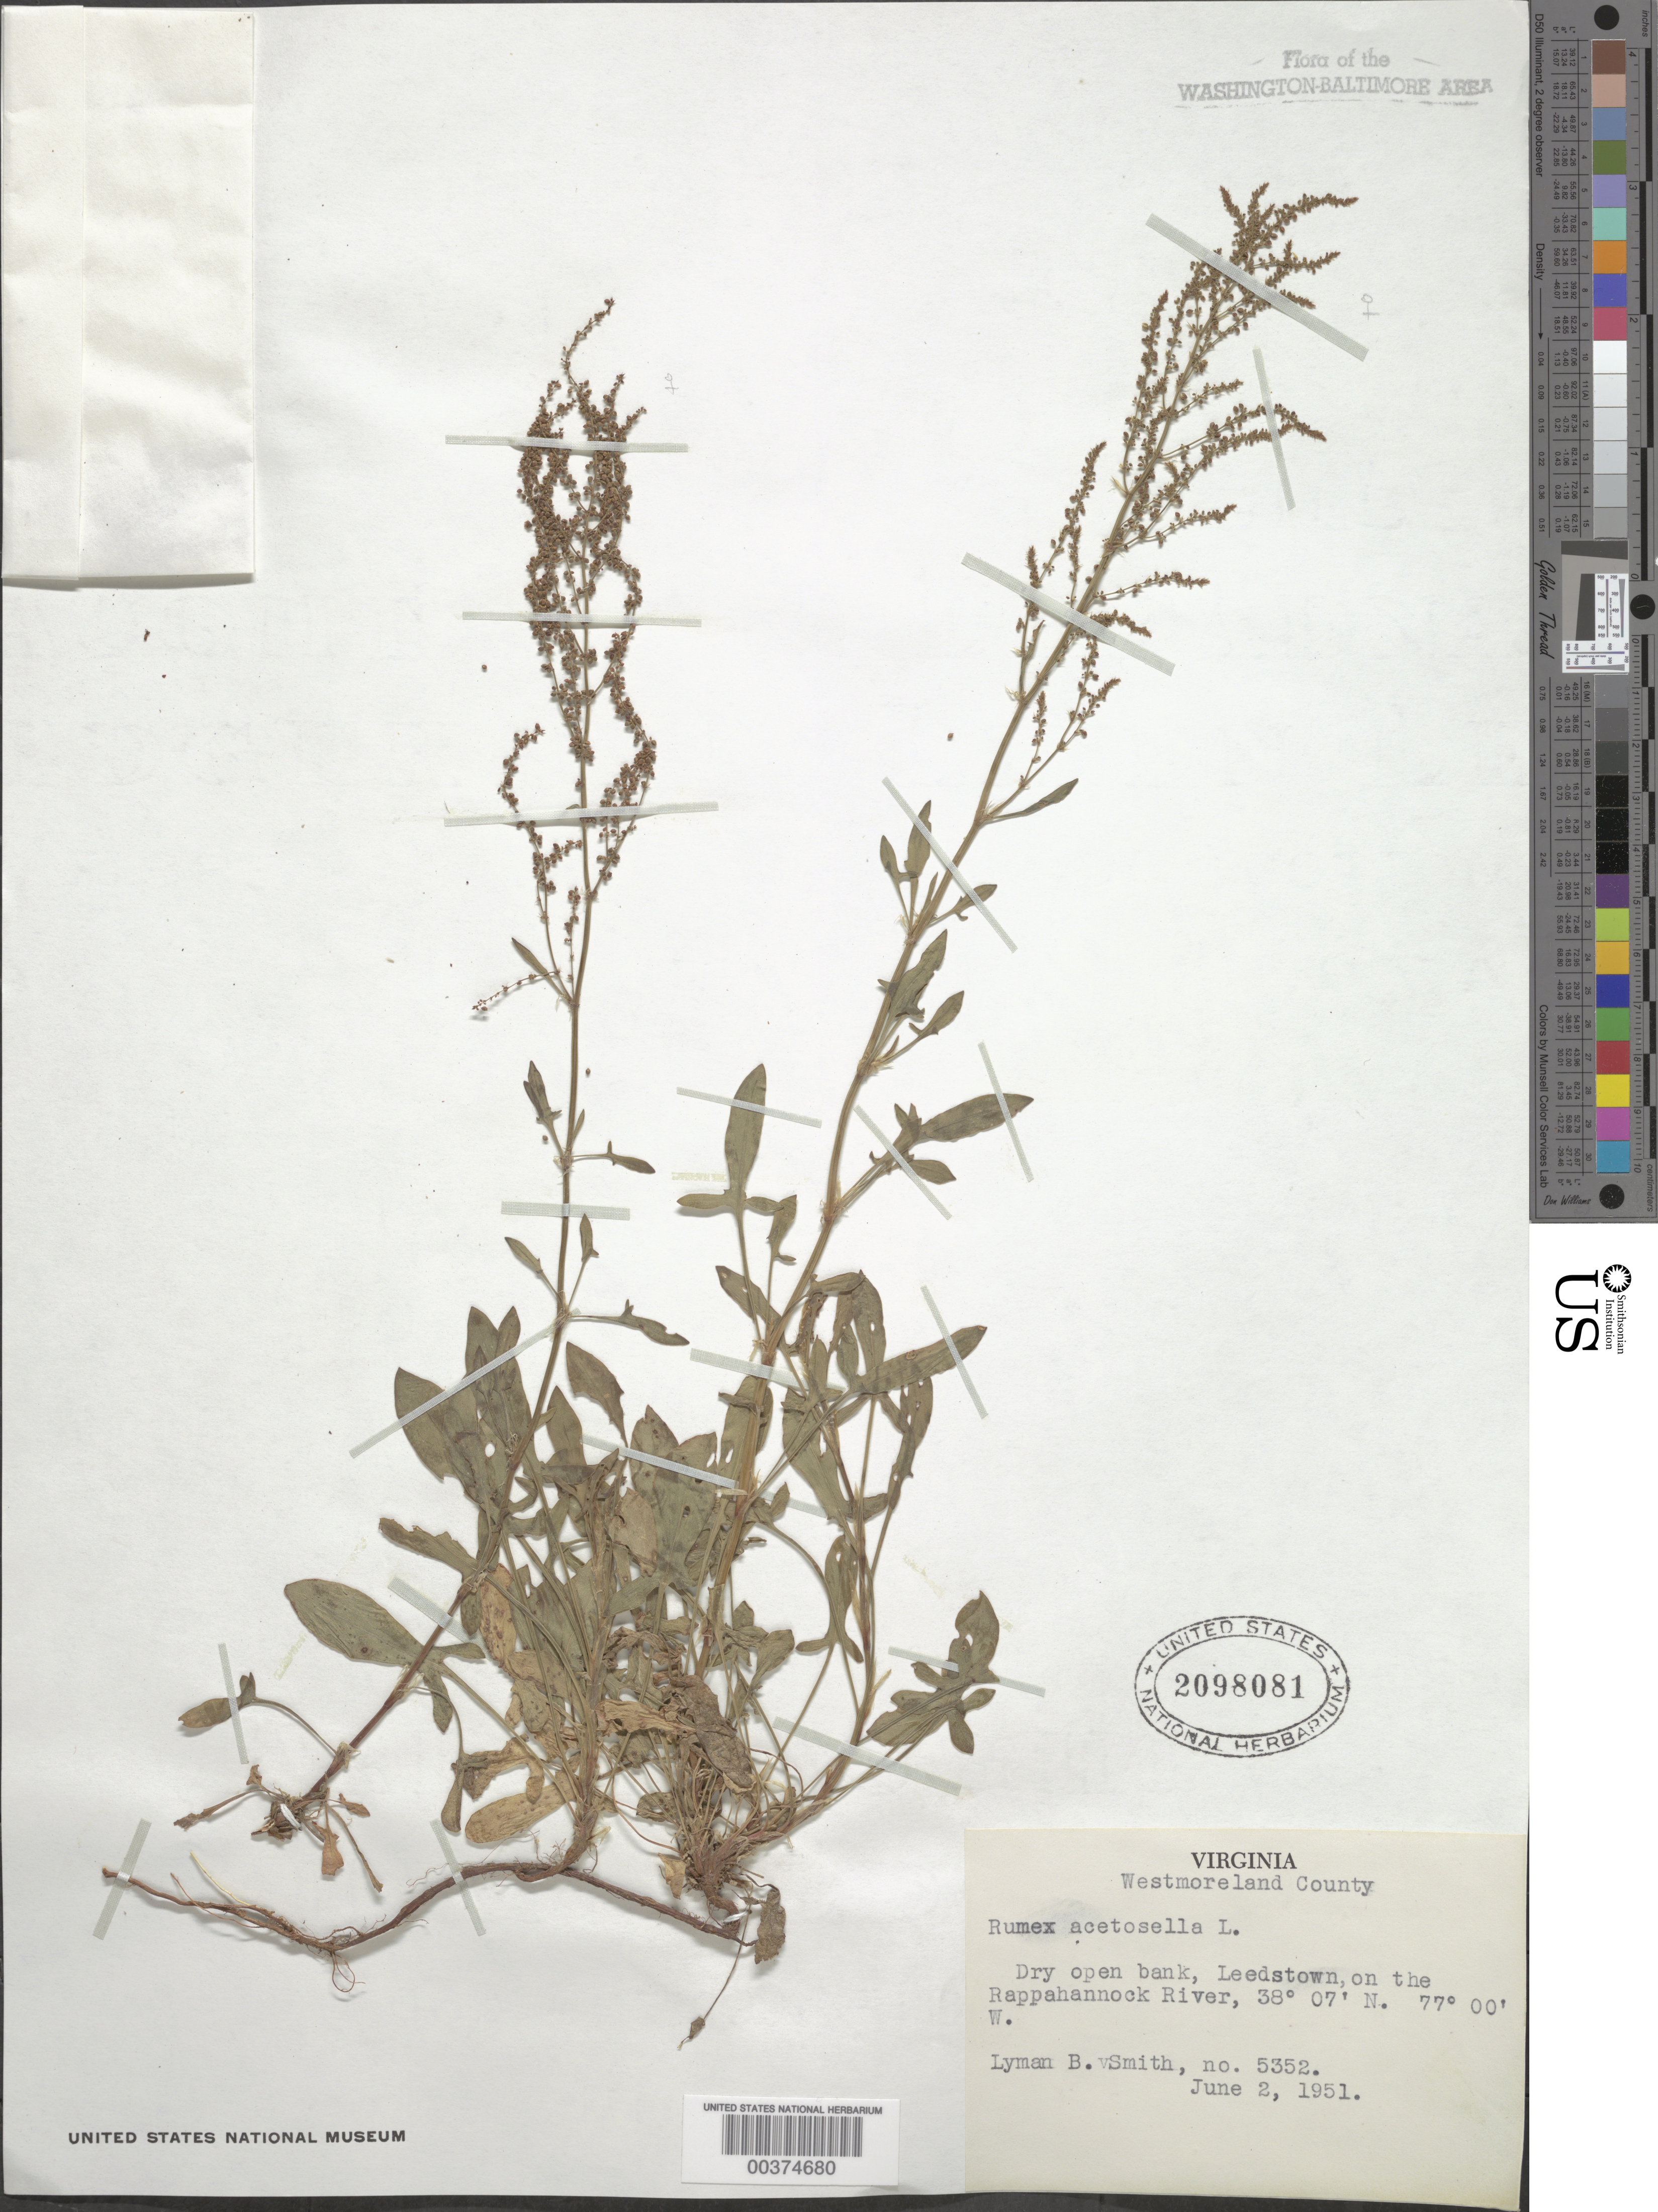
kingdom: Plantae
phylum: Tracheophyta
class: Magnoliopsida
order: Caryophyllales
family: Polygonaceae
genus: Rumex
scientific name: Rumex acetosella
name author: L.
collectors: L. Smith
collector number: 5352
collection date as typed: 02 Jun 1951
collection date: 1951-06-02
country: United States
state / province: Virginia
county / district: Westmoreland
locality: Leedstown, Rappahannock River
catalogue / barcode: US 2098081